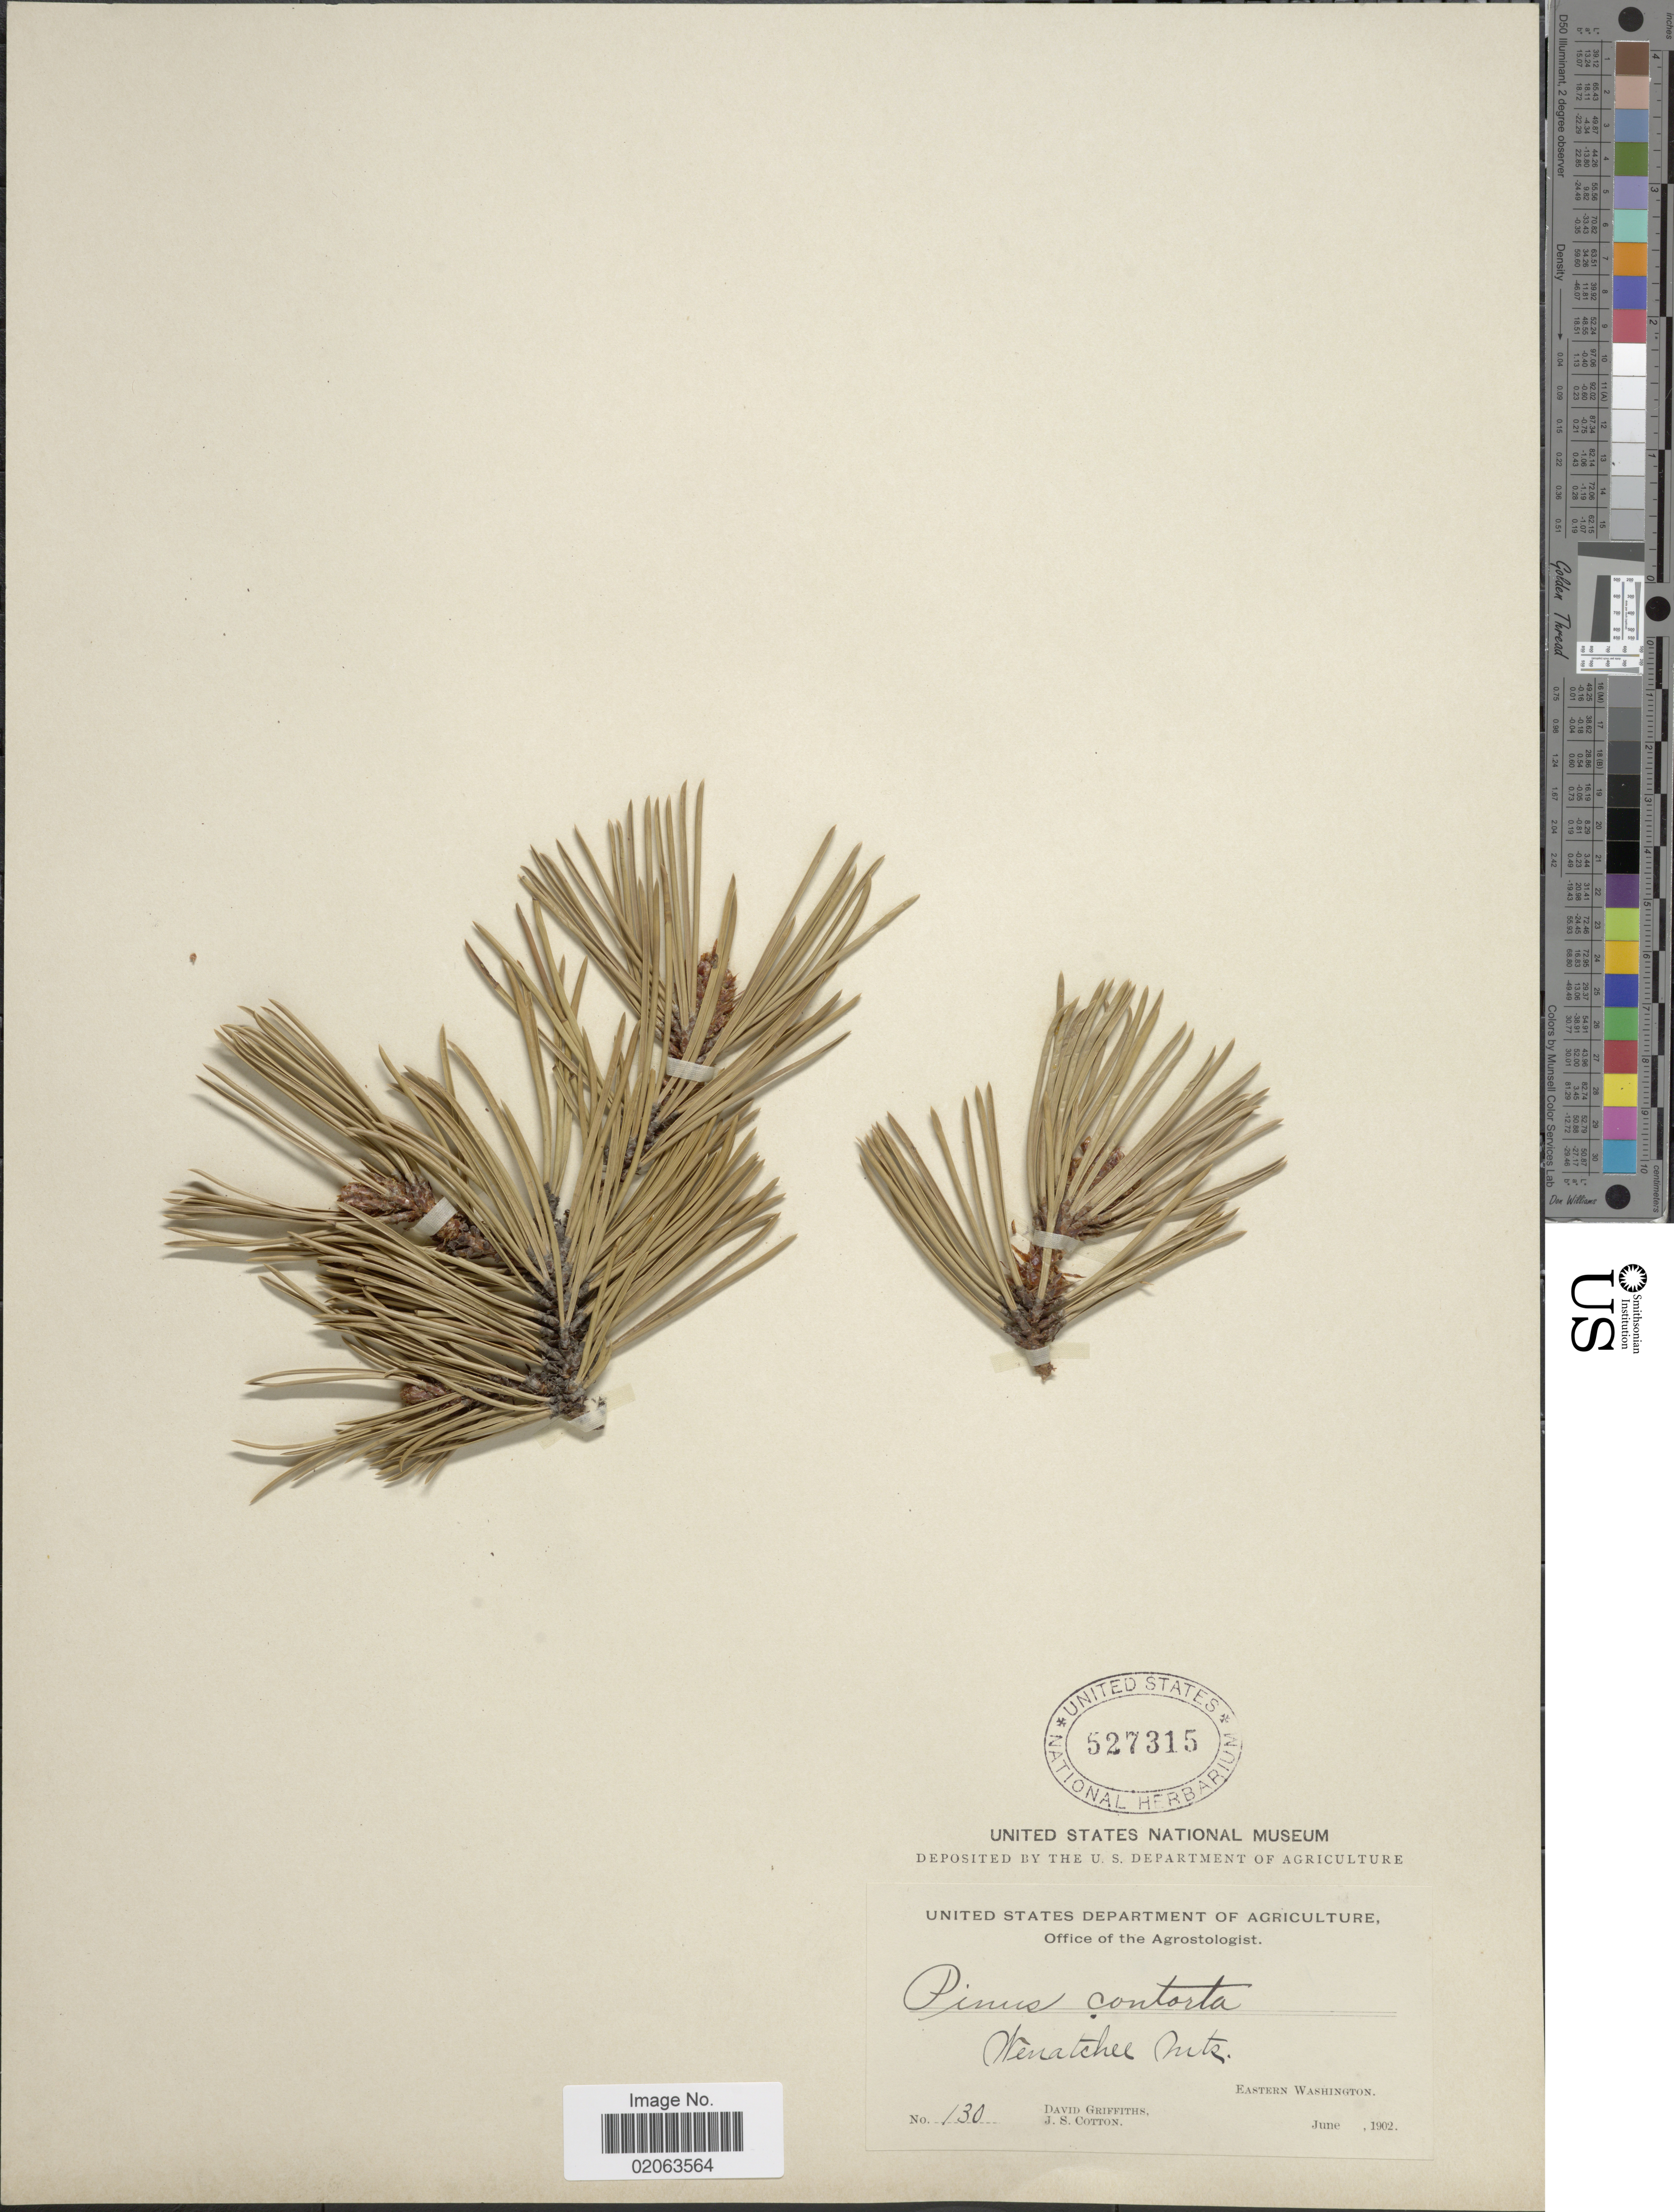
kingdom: Plantae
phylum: Tracheophyta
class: Pinopsida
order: Pinales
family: Pinaceae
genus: Pinus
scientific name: Pinus contorta var. latifolia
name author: Engelm. ex S. Watson in C. King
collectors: D. Griffiths & J. S. Cotton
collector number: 130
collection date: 1902-06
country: United States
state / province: Washington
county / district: Chelan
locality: Wenatchee Mts, Eastern Washington.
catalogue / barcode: US 527315